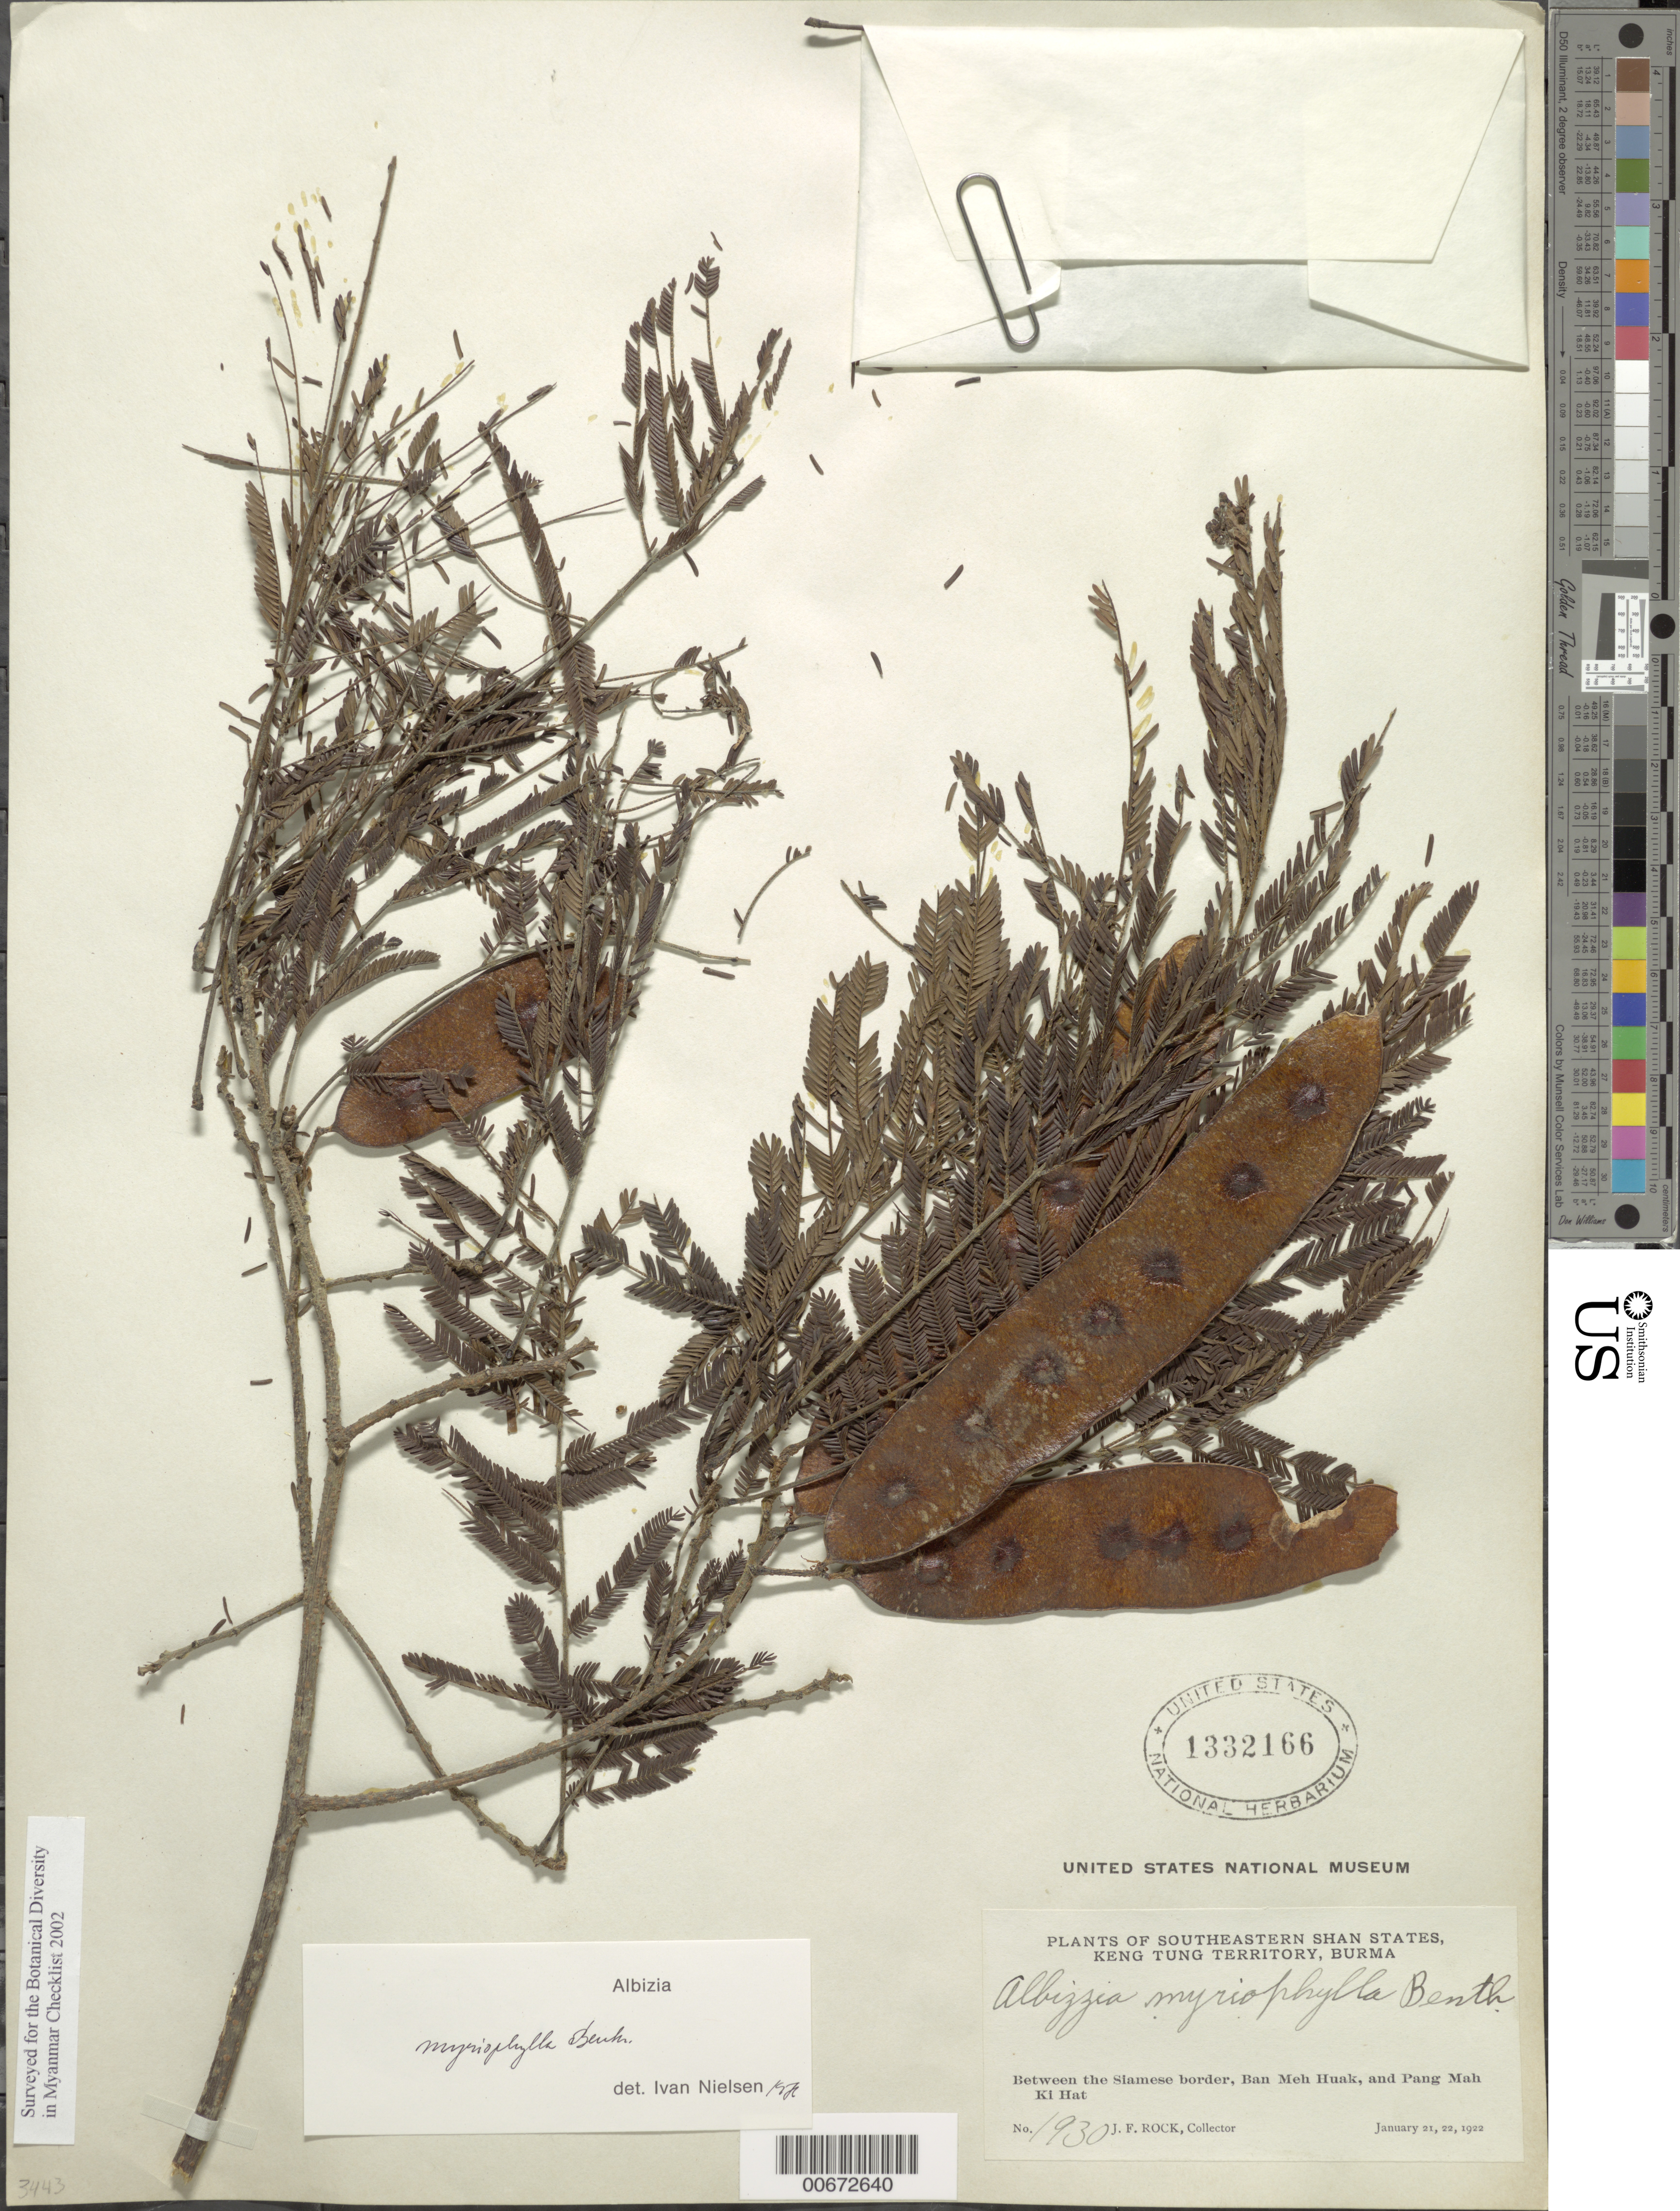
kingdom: Plantae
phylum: Tracheophyta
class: Magnoliopsida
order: Fabales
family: Fabaceae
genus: Albizia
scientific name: Albizia myriophylla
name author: Benth.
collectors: J. F. Rock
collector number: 1930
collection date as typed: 21 Jan 1922 and 22 Jan 1922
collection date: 1922-01-21,1922-01-22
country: Myanmar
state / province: Shan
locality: Keng Tung Territory, between the Siamese border, Ban meh Huak and Pang Mah Ki Hat.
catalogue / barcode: US 1332166